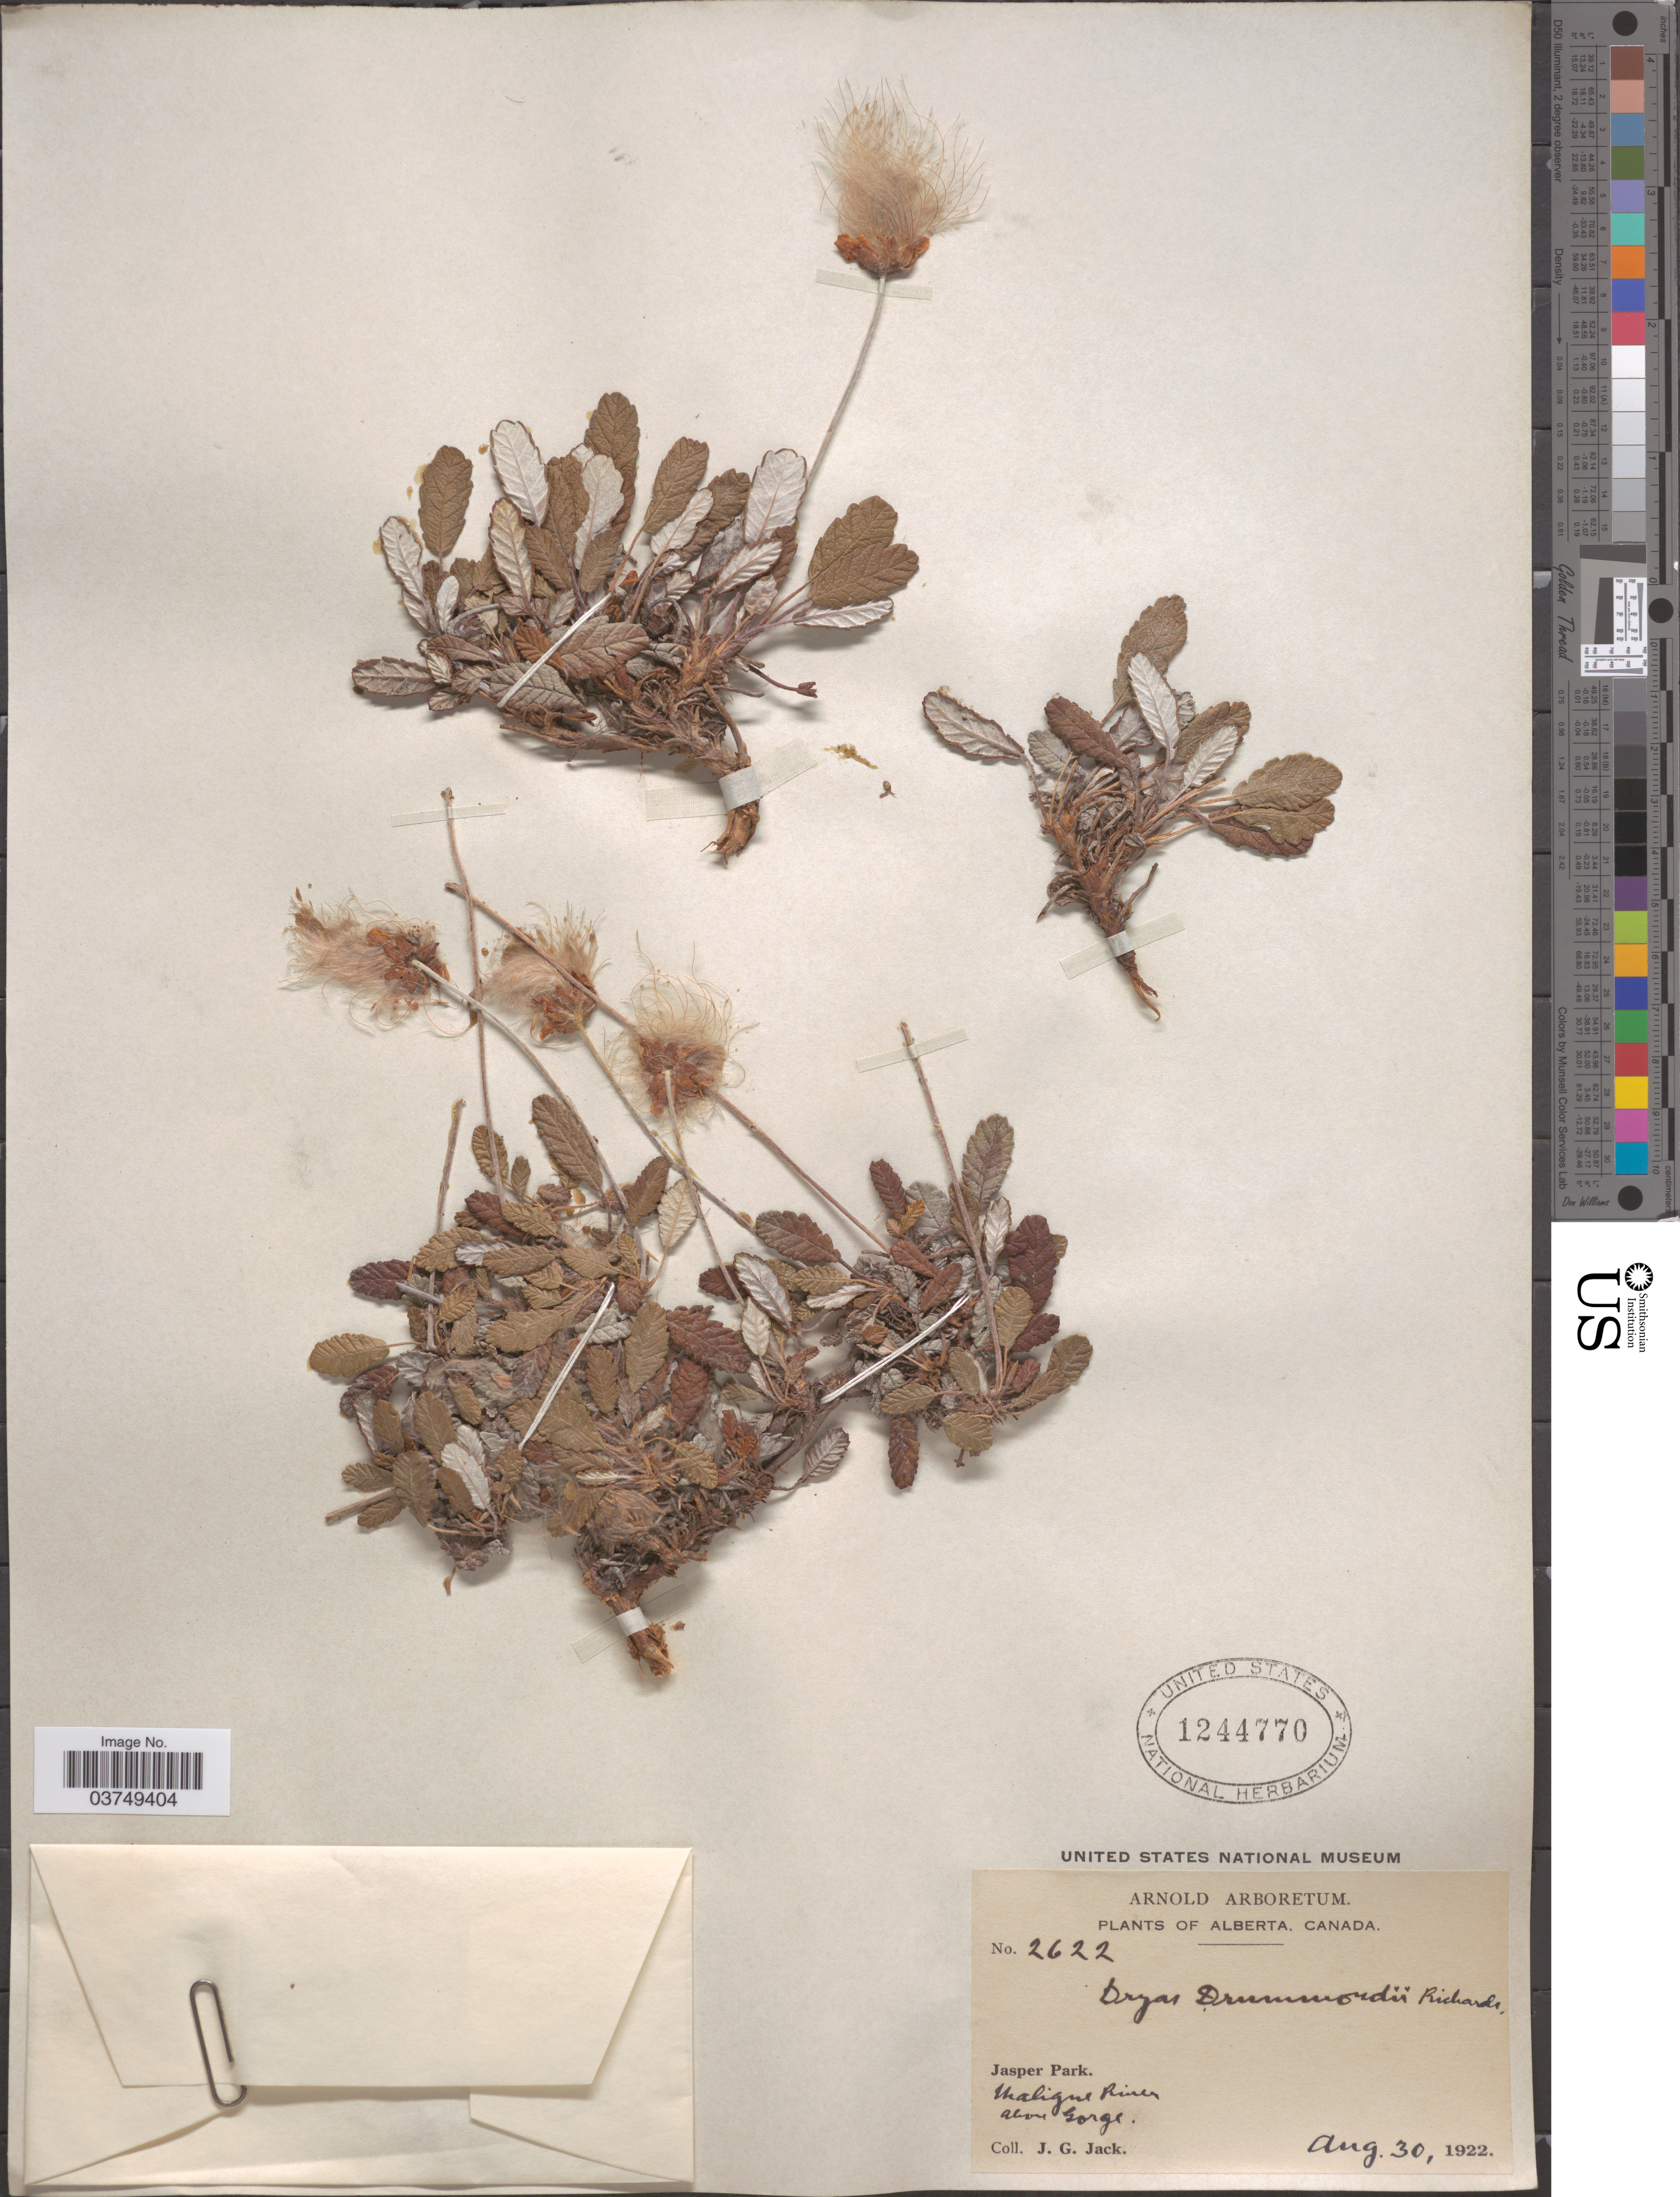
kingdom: Plantae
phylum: Tracheophyta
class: Magnoliopsida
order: Rosales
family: Rosaceae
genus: Dryas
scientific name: Dryas drummondii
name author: Hook. & Richardson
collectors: J. G. Jack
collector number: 2622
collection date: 1922-08-30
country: Canada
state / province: Alberta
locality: Jasper Park. Maligne River above Gorge.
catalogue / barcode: US 1244770